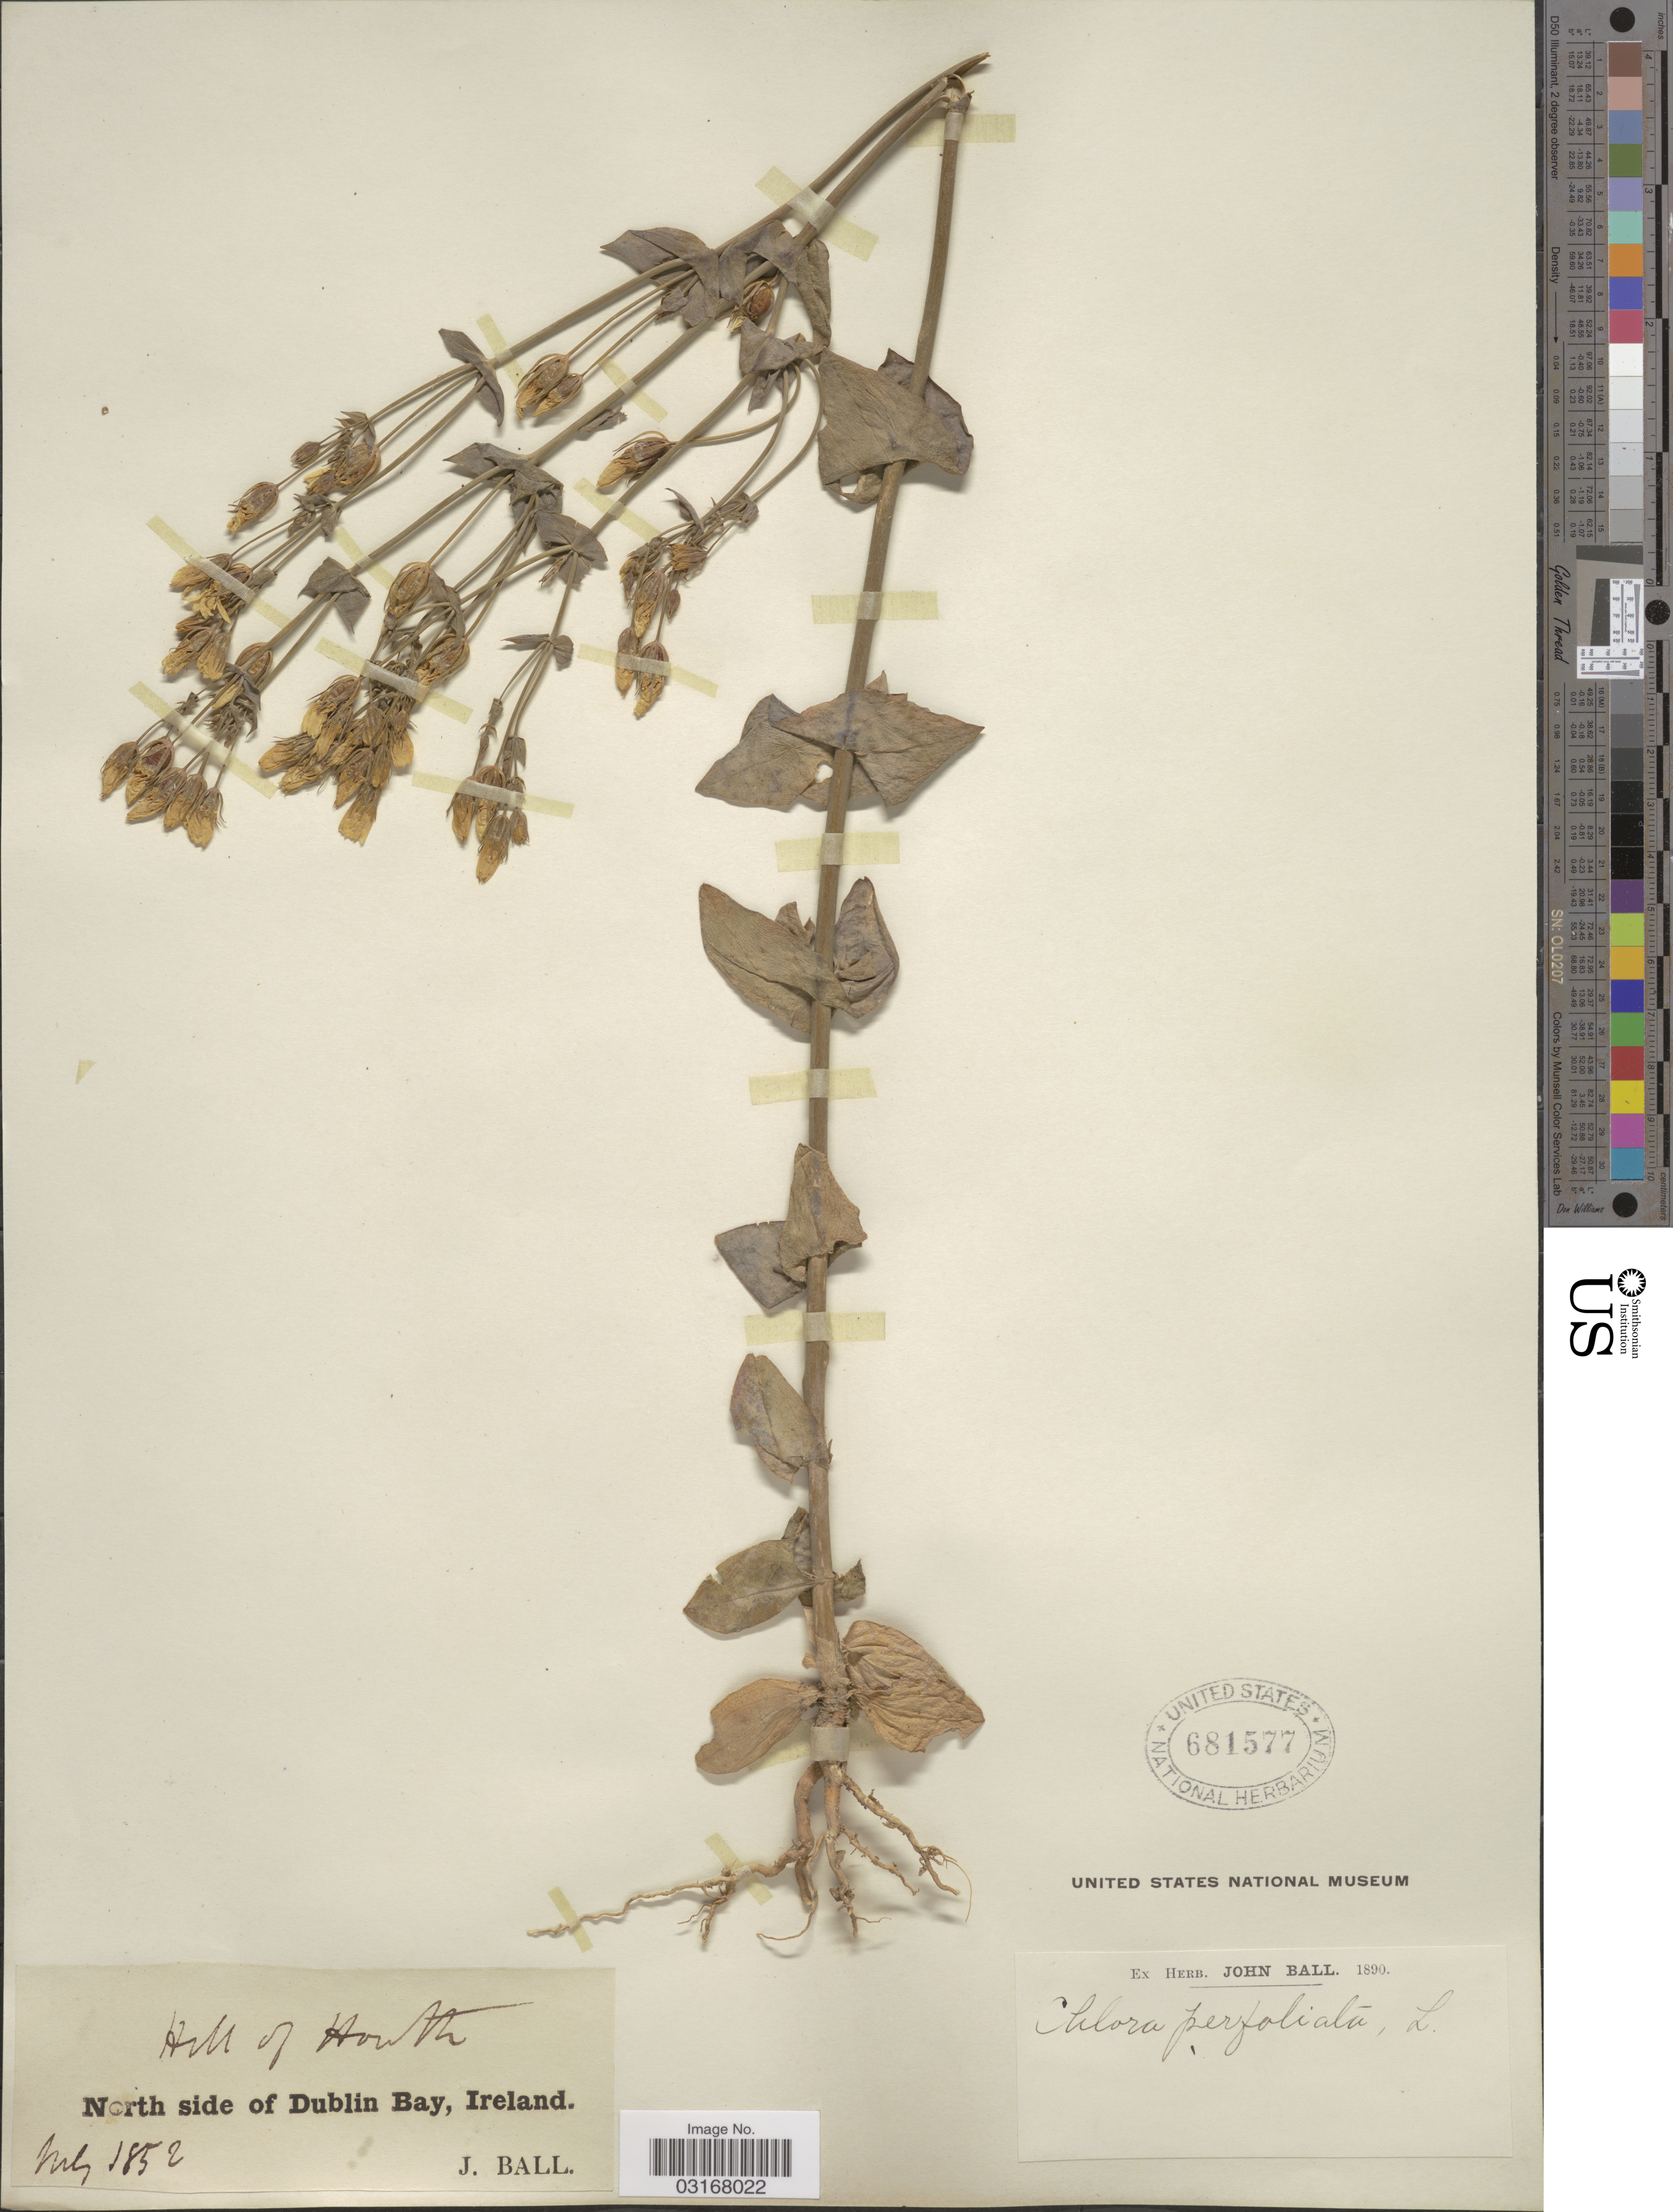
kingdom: Plantae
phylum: Tracheophyta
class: Magnoliopsida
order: Gentianales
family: Gentianaceae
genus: Chlora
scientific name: Chlora perfoliata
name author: (L.) L.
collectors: J. Ball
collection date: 1852-07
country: Ireland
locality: North side of Dublin Bay, Ireland. Hill of Howth.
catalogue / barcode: US 681577